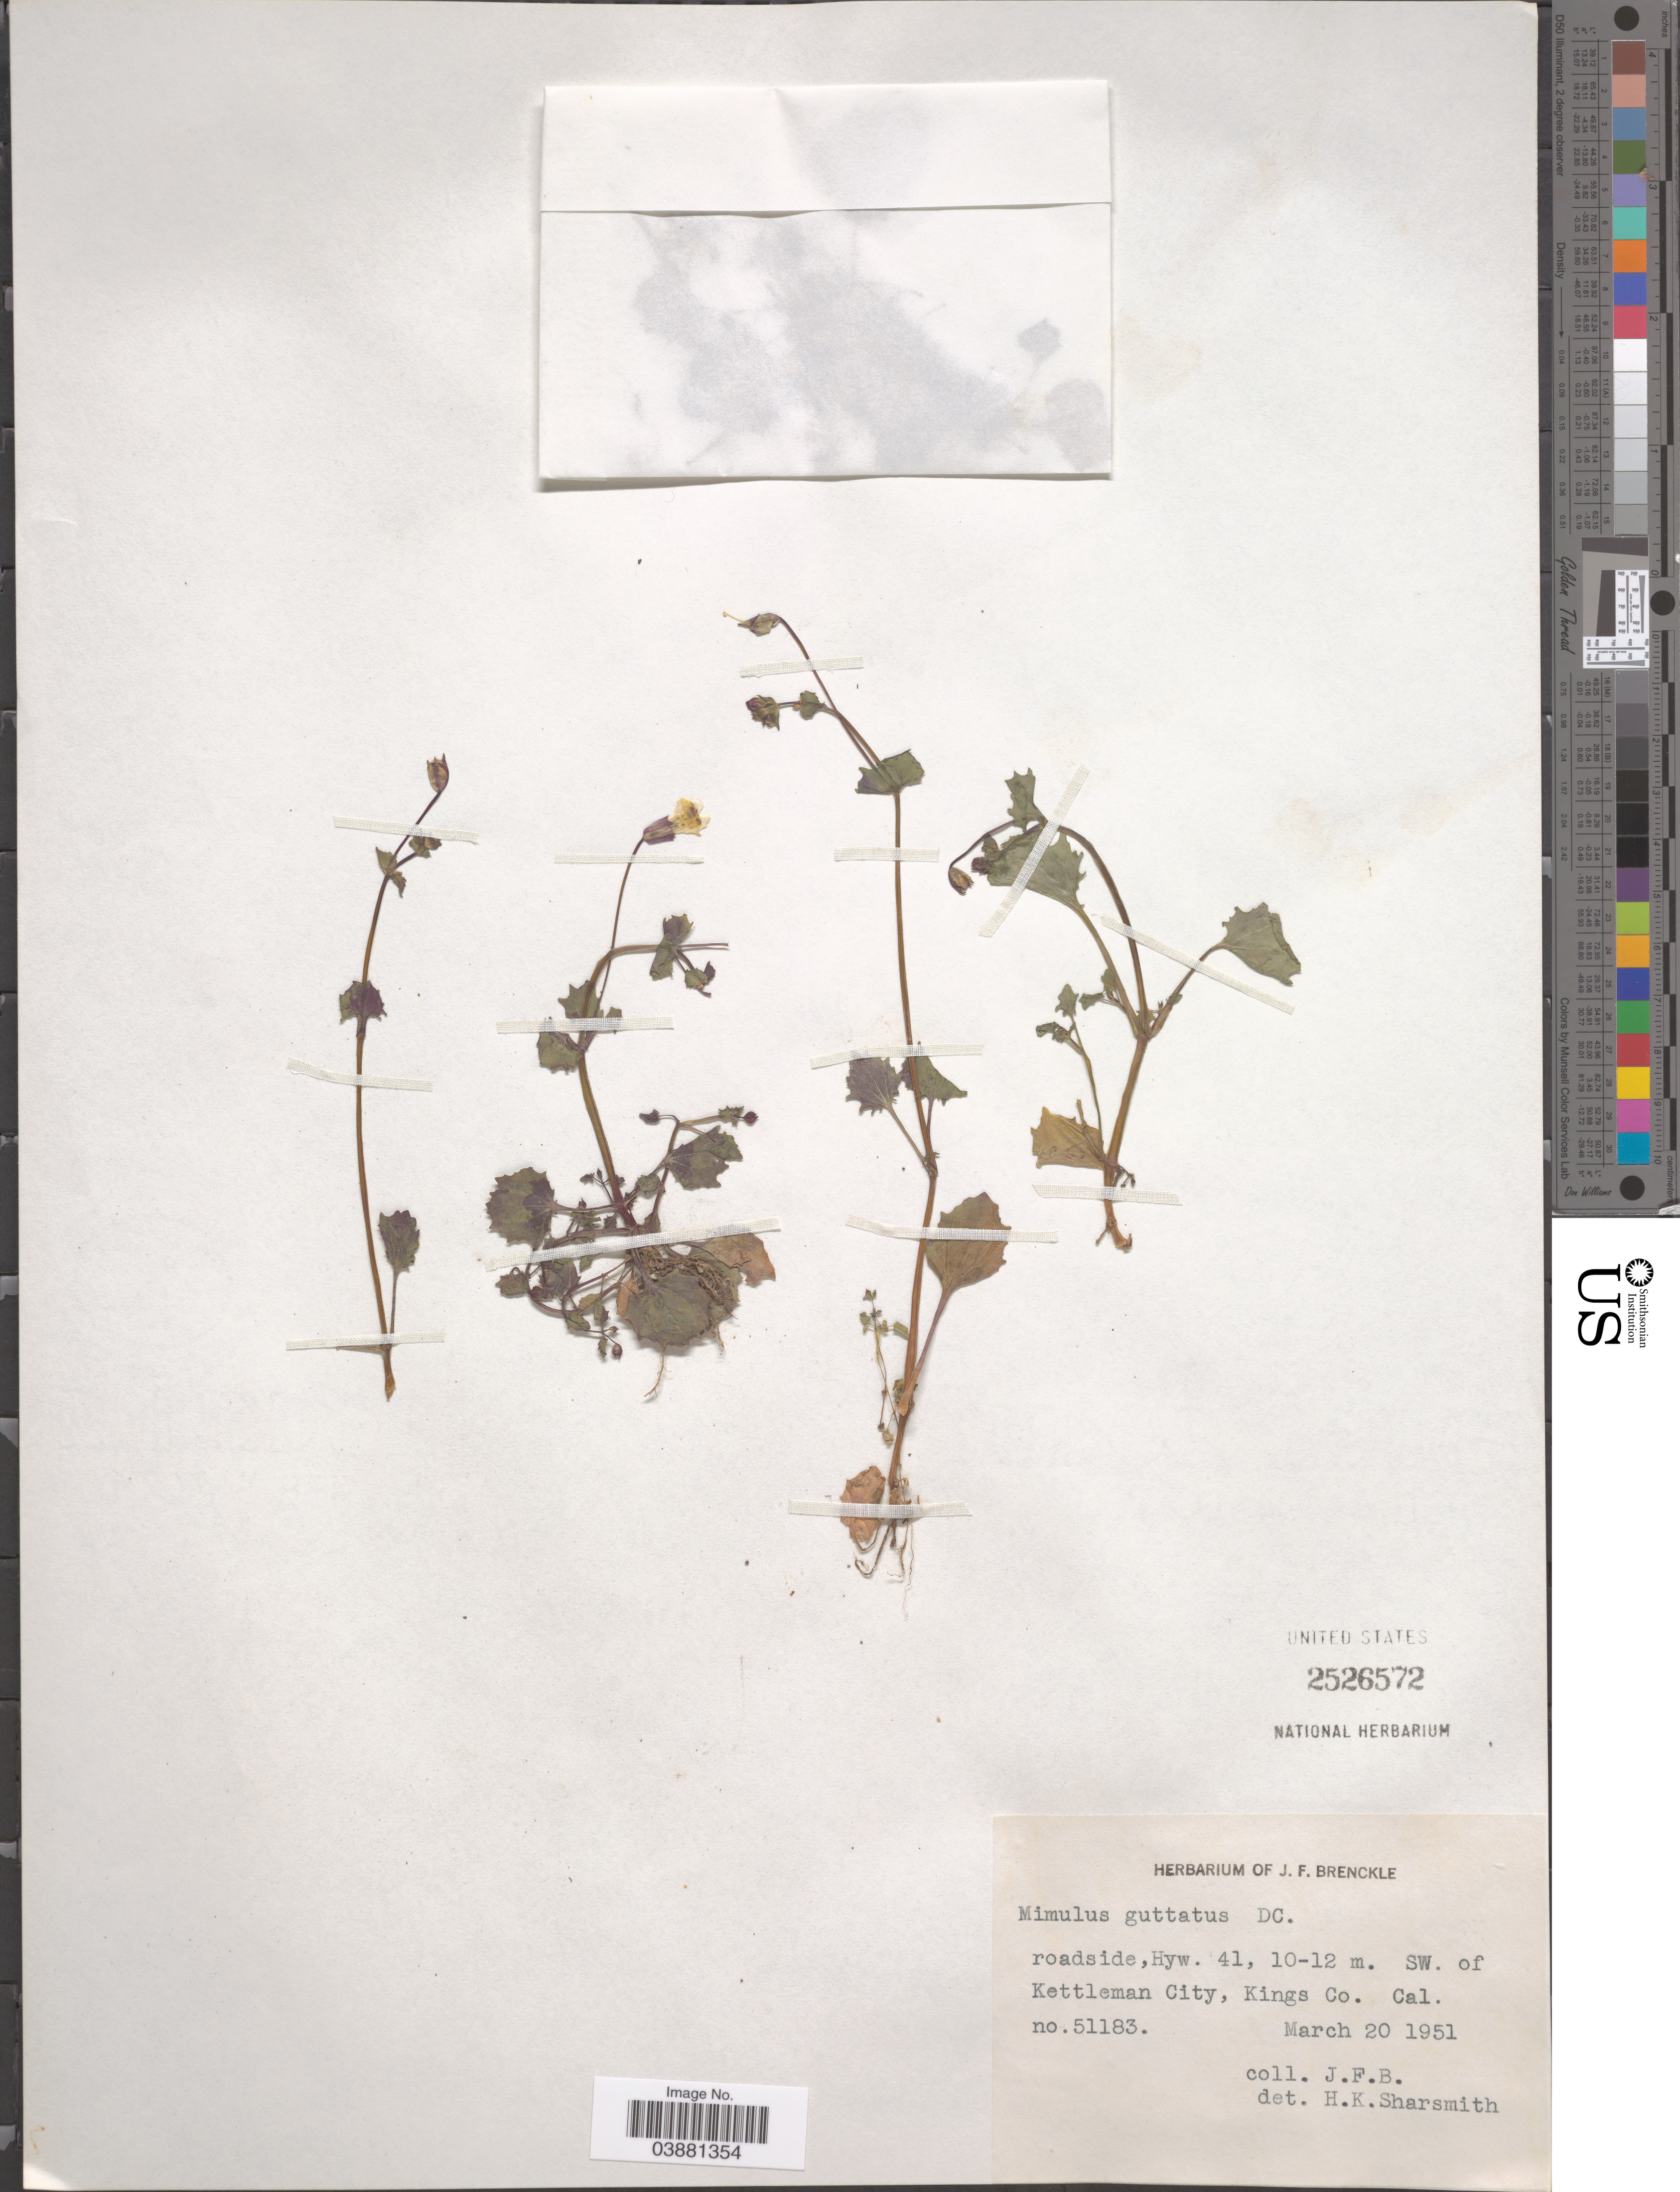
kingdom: Plantae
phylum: Tracheophyta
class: Magnoliopsida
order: Lamiales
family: Phrymaceae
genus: Mimulus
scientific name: Mimulus guttatus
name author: DC.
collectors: J. Brenckle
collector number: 51183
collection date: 1951-03-20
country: United States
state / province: California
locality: Roadside, Hyw. 41, SW. of Kettleman City, Kings Co.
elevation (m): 10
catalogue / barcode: US 2526572